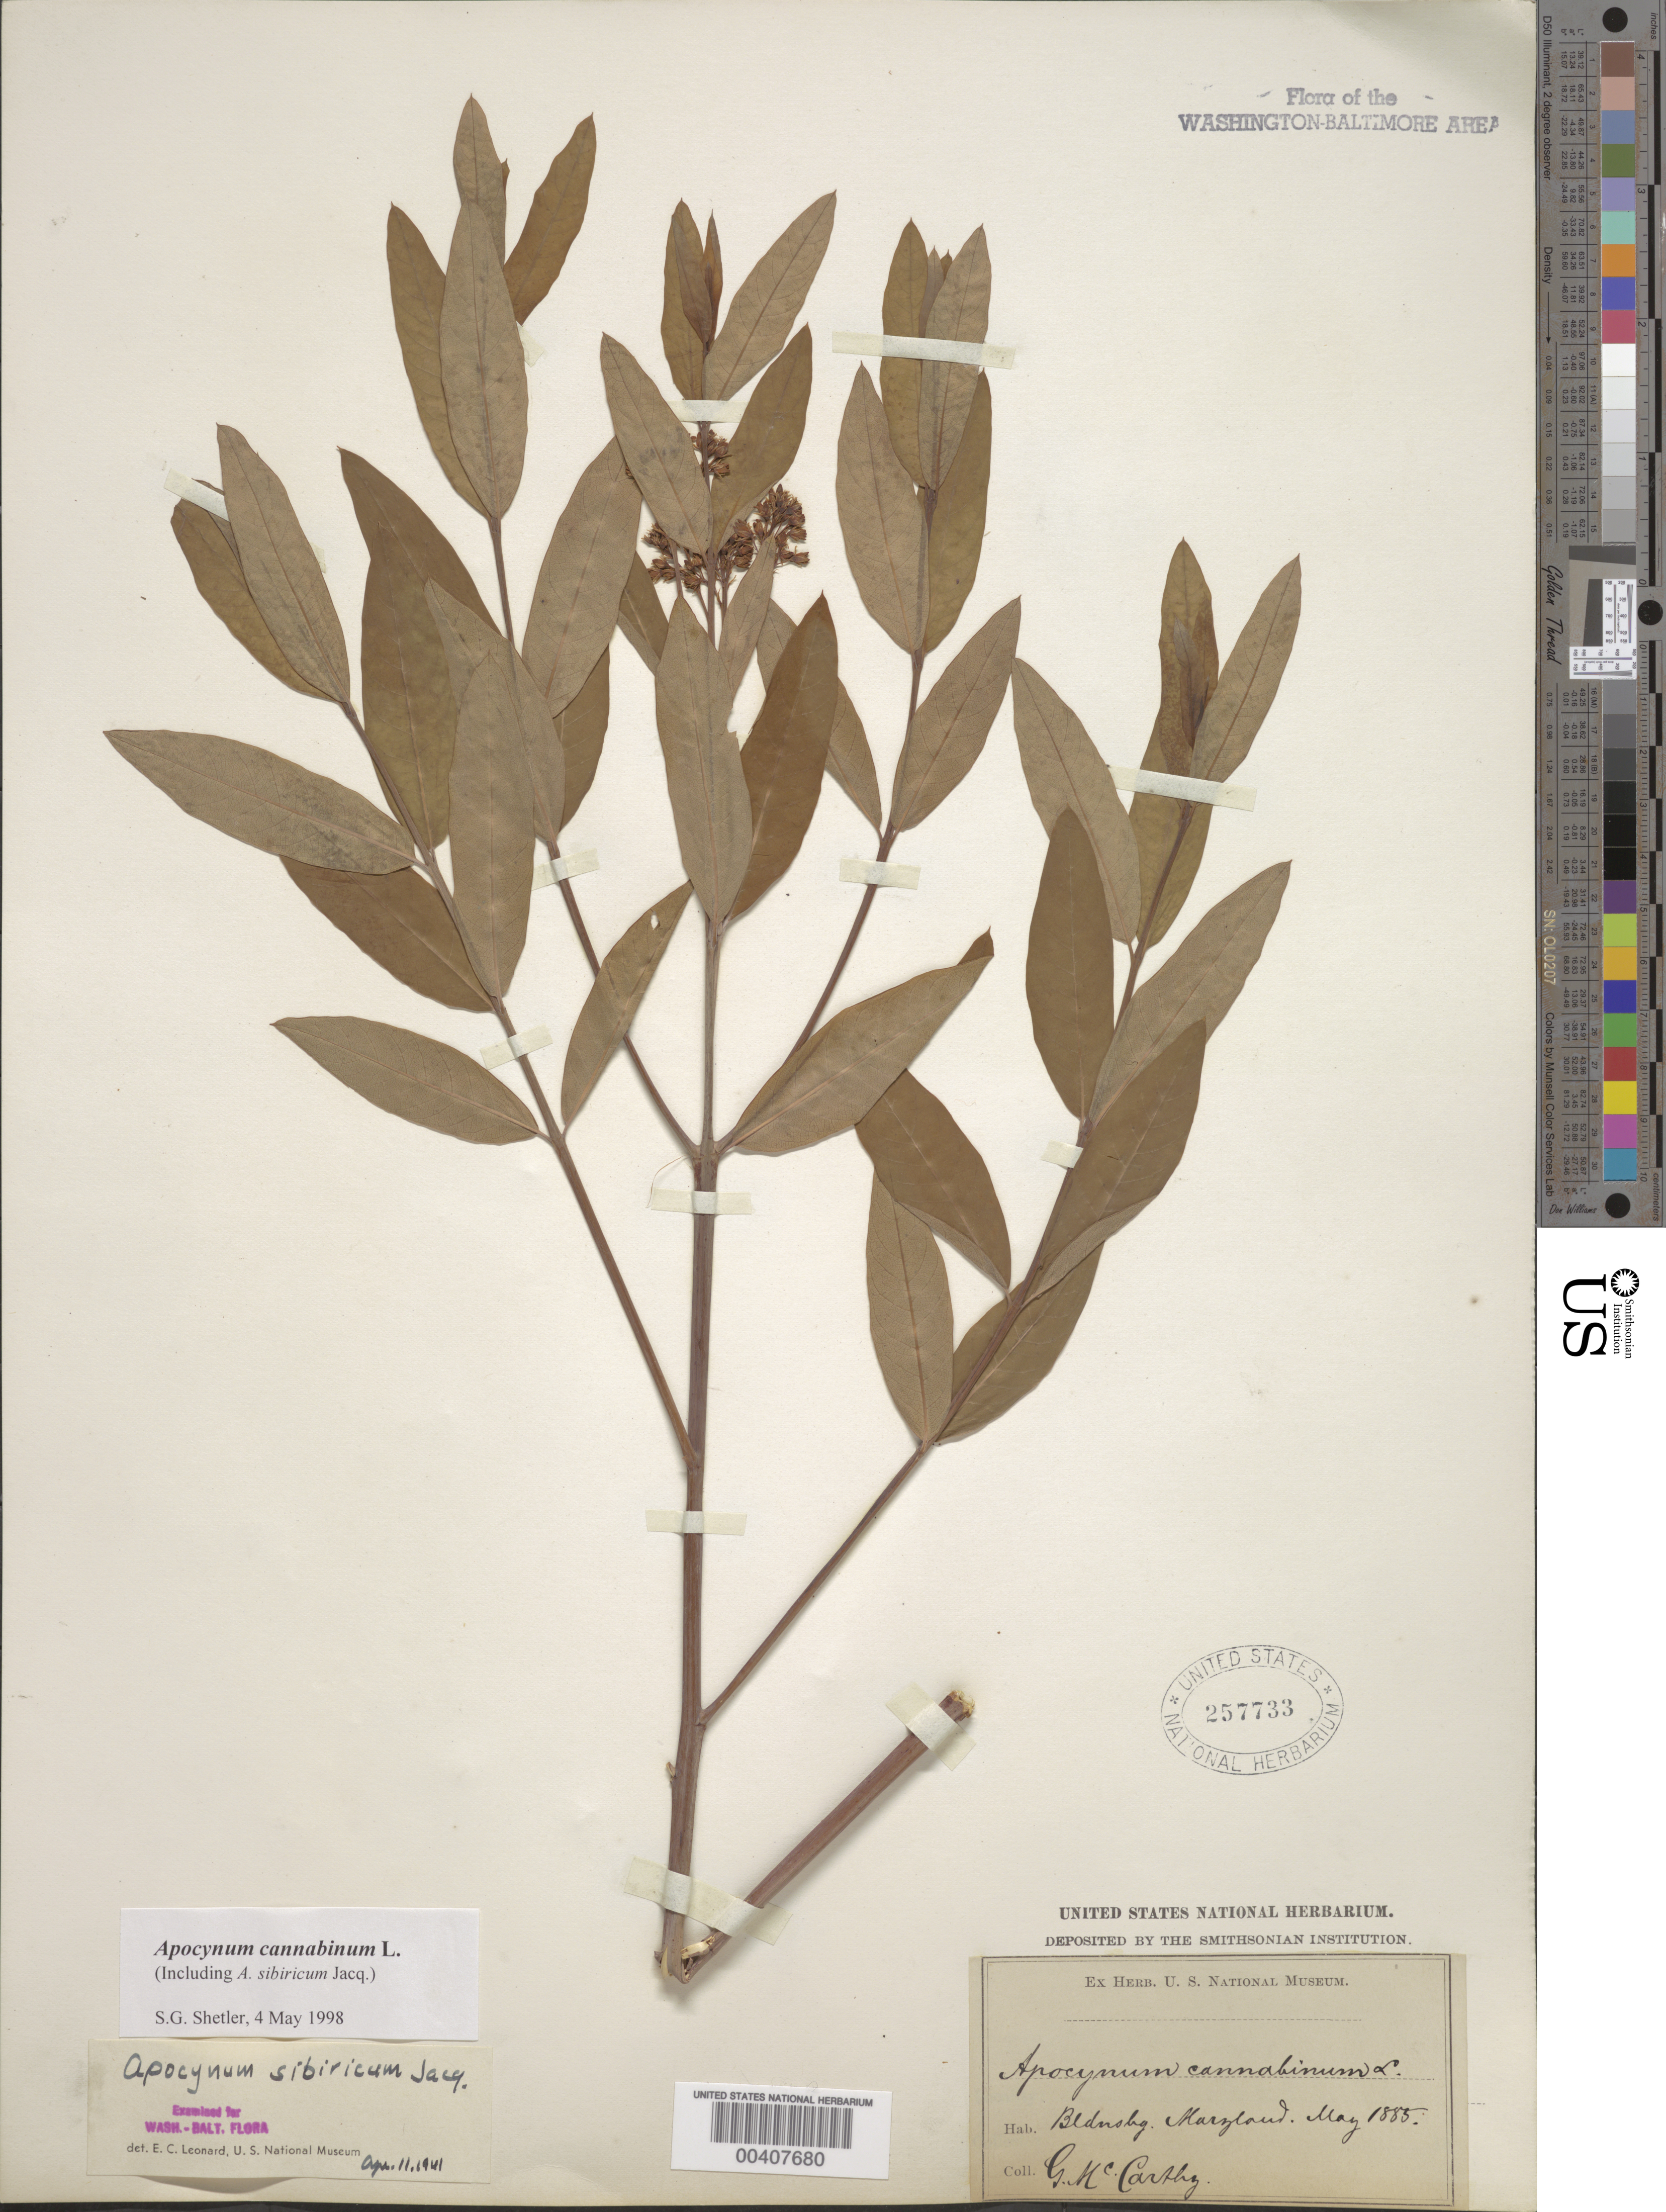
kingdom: Plantae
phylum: Tracheophyta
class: Magnoliopsida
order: Gentianales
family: Apocynaceae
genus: Apocynum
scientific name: Apocynum cannabinum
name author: L.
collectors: G. McCarthy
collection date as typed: May 1885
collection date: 1885-05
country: United States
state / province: Maryland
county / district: Prince George's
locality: Bladensburg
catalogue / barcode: US 257733